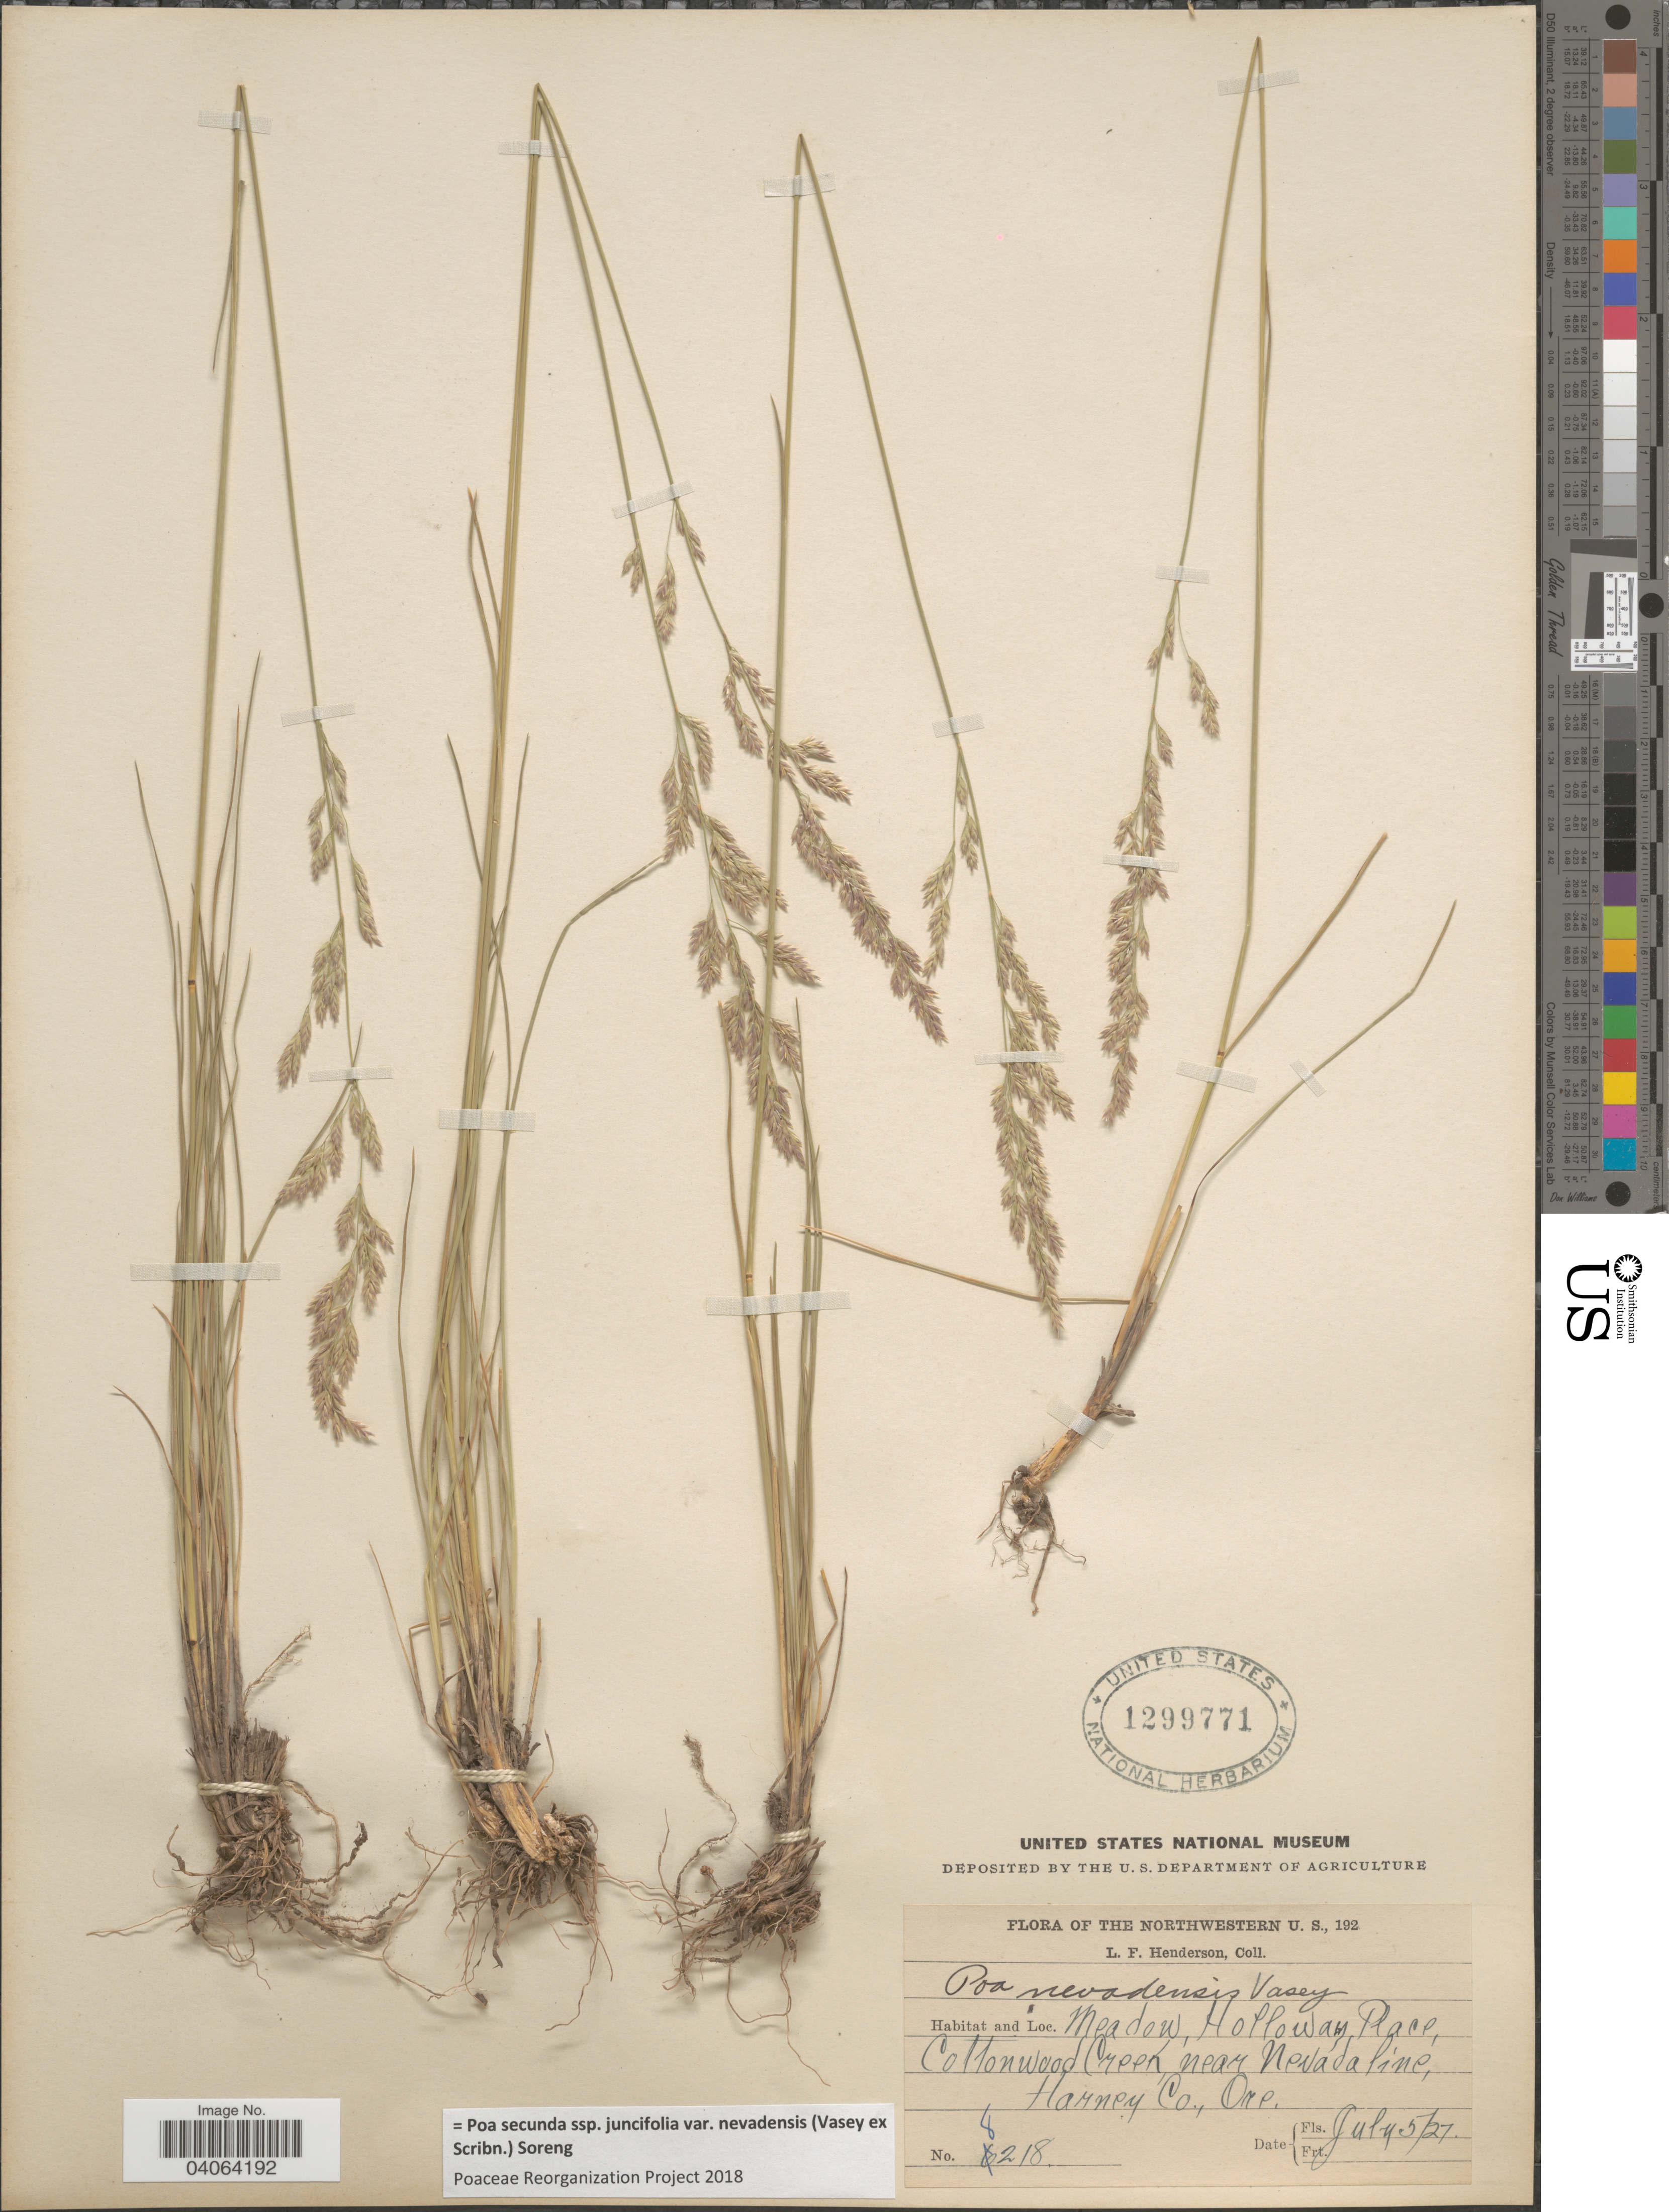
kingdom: Plantae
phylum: Tracheophyta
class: Liliopsida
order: Poales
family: Poaceae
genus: Poa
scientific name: Poa secunda subsp. juncifolia var. nevadensis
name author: (Vasey ex Scribn.) Soreng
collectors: L. Henderson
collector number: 8218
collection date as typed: Transcribed d/m/y: 5/7/27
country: United States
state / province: Oregon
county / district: Harney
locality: The Northwestern U. S. Hollowan Place, Cottonwood Creek, near Nevada line, Harney Co.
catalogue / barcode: US 1299771